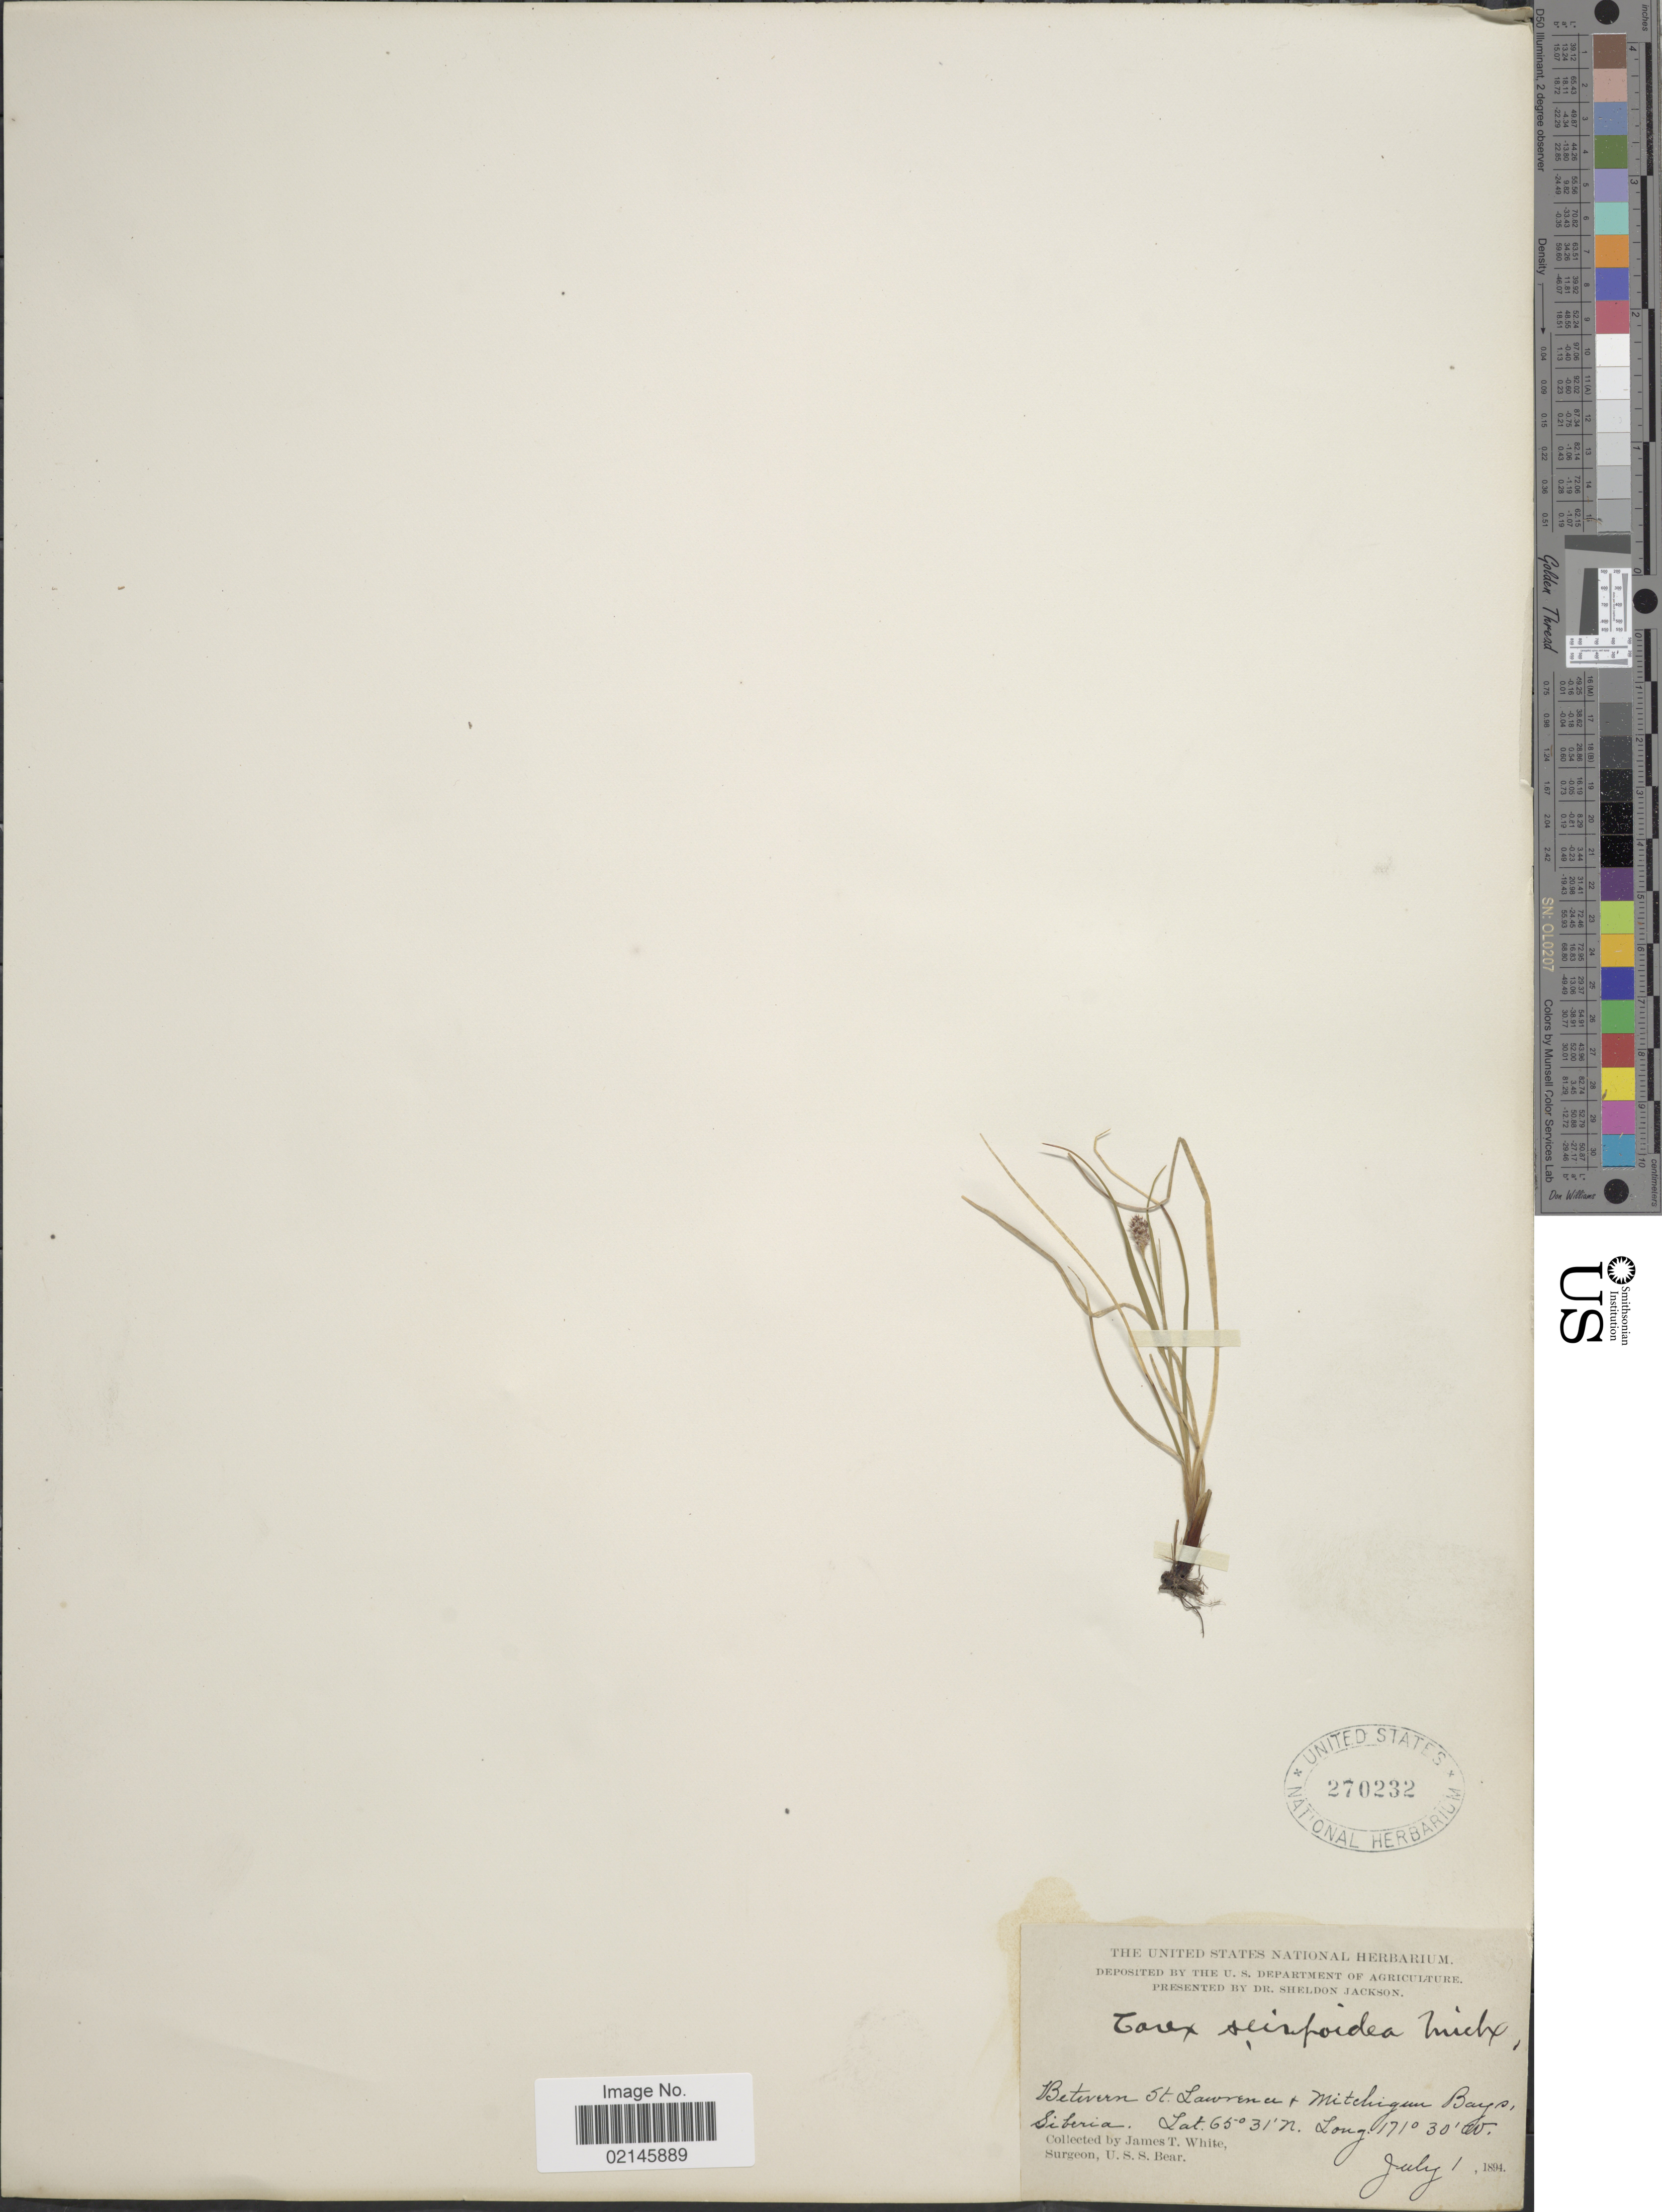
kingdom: Plantae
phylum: Tracheophyta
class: Liliopsida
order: Poales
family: Cyperaceae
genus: Carex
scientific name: Carex scirpoidea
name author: Michx.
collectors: J. T. White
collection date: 1894-07-01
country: Russian Federation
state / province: Chukotka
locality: Between St. Lawrence + Mitchigun Bays, Siberia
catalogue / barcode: US 270232